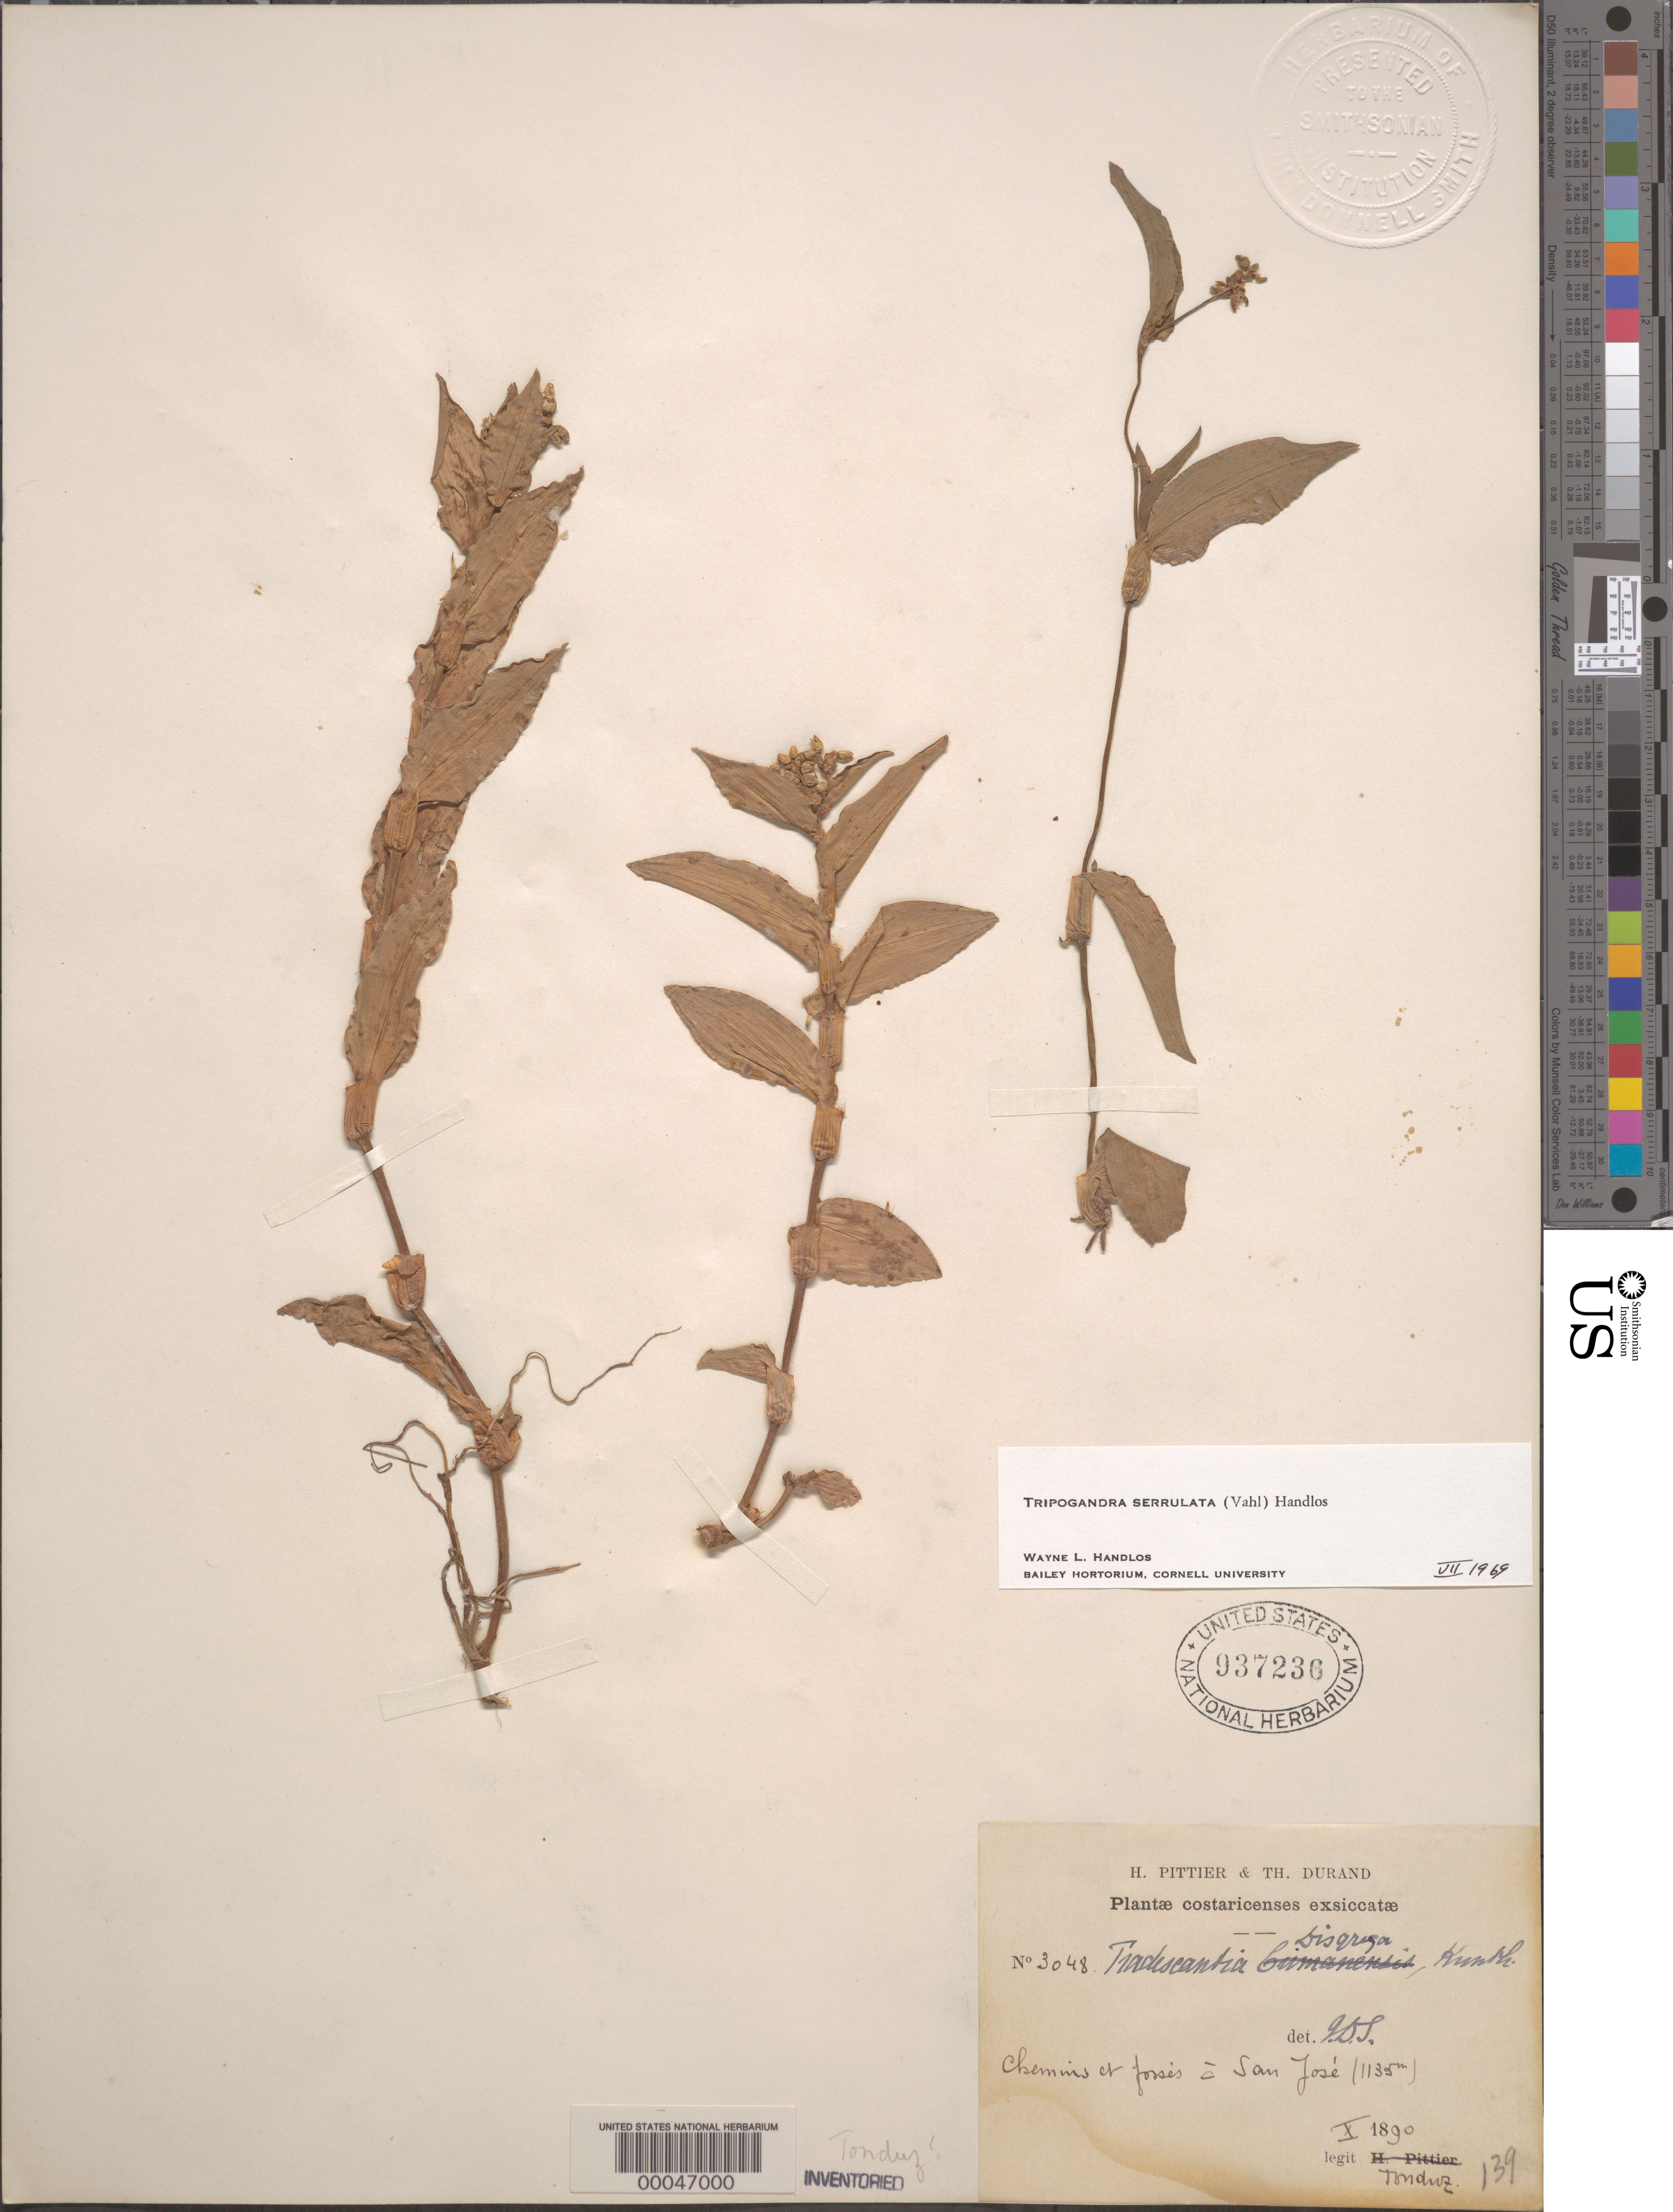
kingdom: Plantae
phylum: Tracheophyta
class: Liliopsida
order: Commelinales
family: Commelinaceae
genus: Tripogandra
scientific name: Tripogandra serrulata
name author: (Vahl) Handlos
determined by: Handlos, W. L.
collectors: A. Tonduz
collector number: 3048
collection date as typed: Oct 1890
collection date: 1890-10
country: Costa Rica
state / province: San José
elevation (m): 1135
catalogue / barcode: US 937236